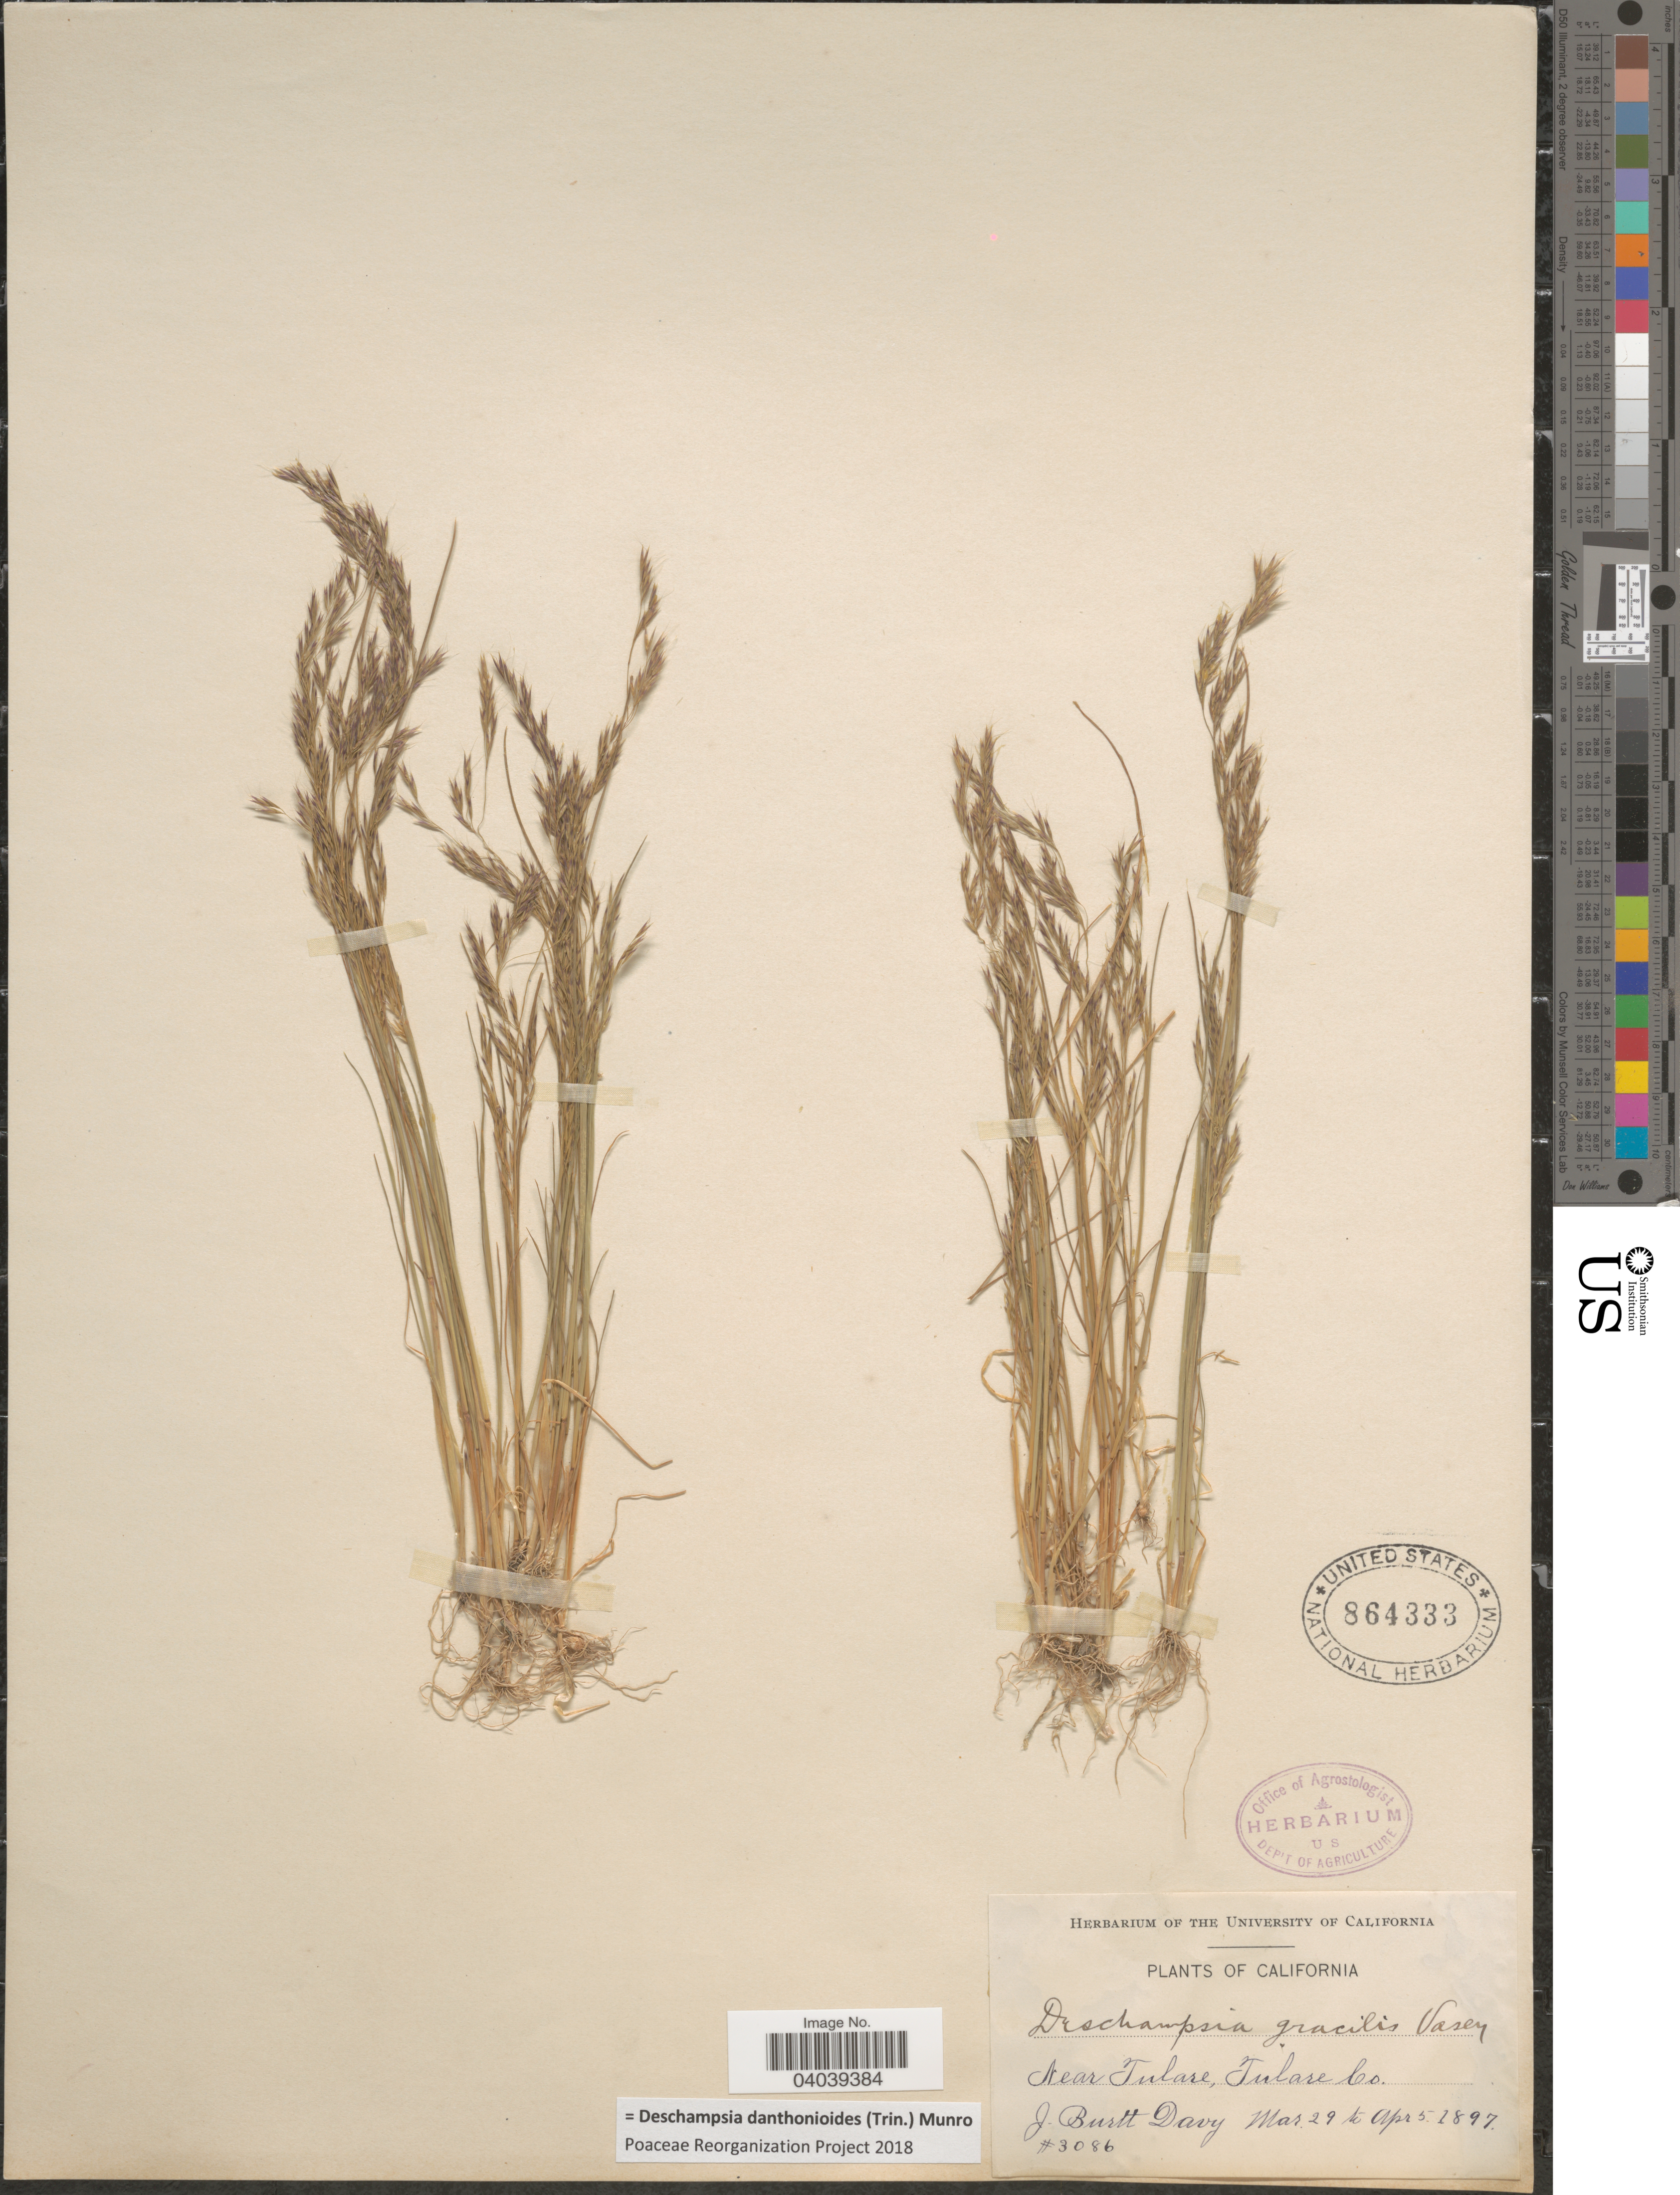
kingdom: Plantae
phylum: Tracheophyta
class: Liliopsida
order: Poales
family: Poaceae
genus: Deschampsia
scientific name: Deschampsia danthonioides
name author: (Trin.) Munro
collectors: J. Burtt Davy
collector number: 3086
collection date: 1897-03-29/1897-04-05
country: United States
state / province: California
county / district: Tulare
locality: Near Tulare, Tulare Co.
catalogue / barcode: US 864333